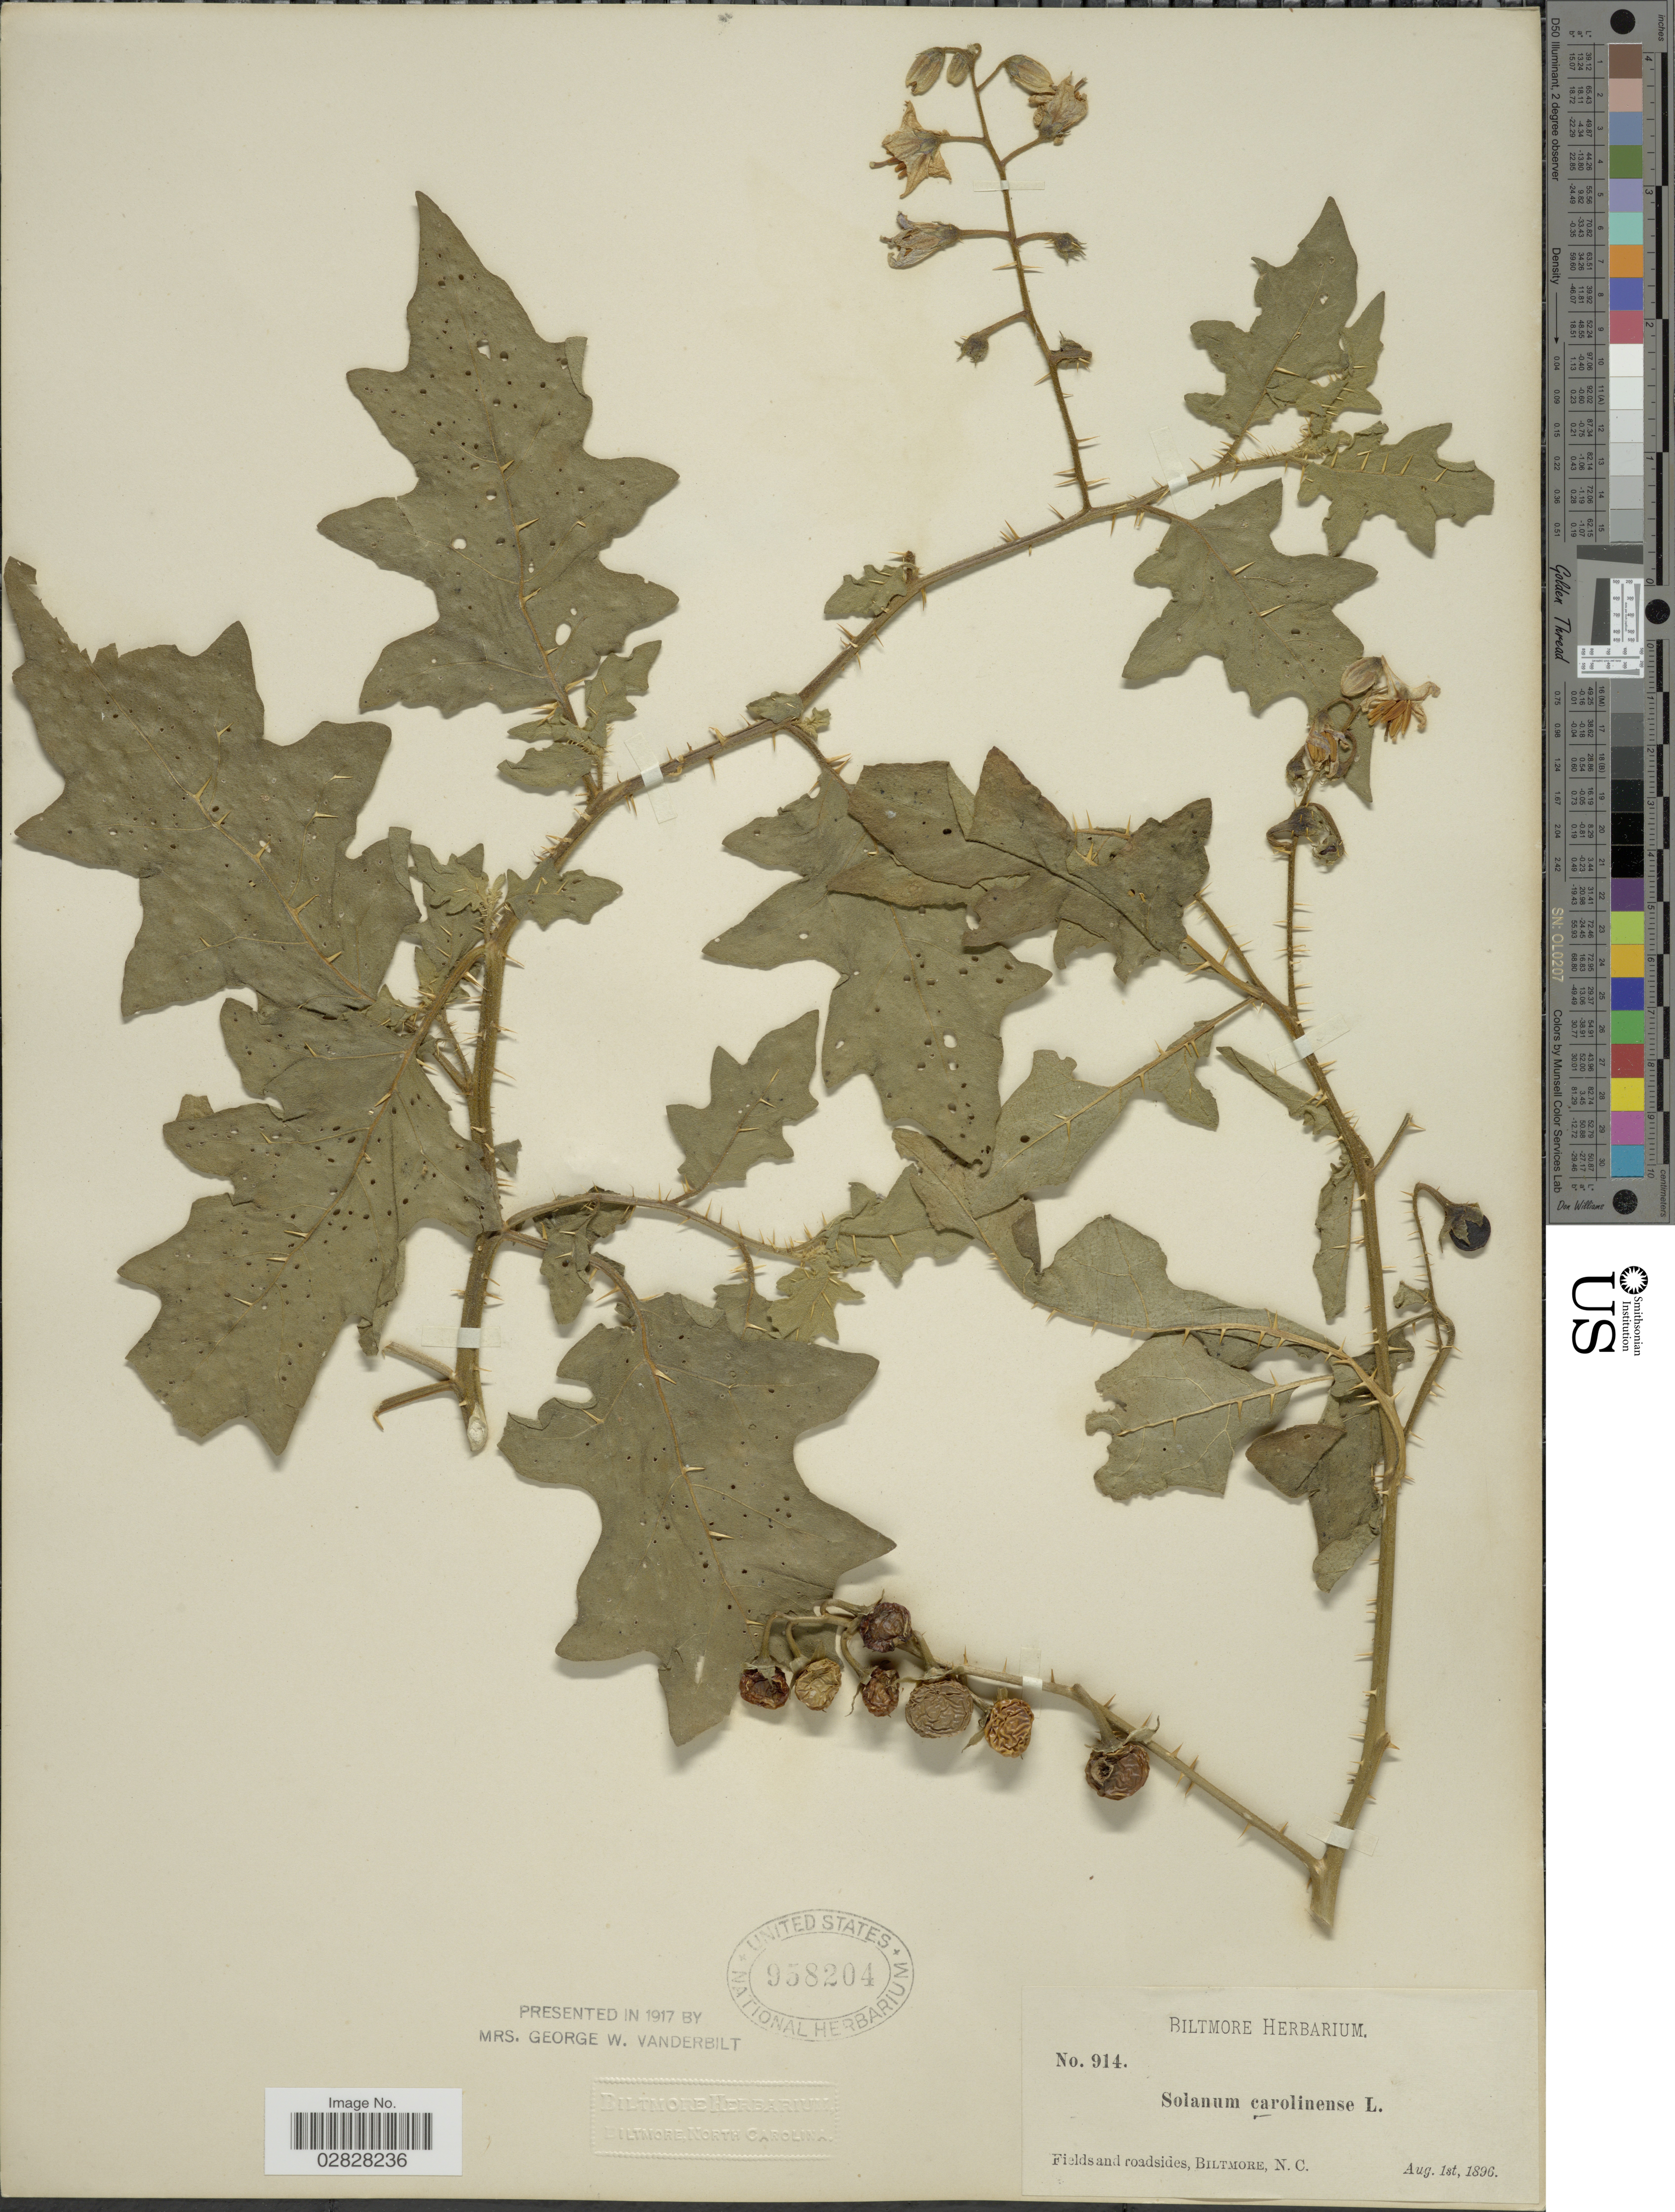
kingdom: Plantae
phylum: Tracheophyta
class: Magnoliopsida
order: Solanales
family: Solanaceae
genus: Solanum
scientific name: Solanum carolinense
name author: L.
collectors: ex herb. Biltmore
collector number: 914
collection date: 1896-08-01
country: United States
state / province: North Carolina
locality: Fields and roadsides, Biltmore.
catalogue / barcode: US 958204